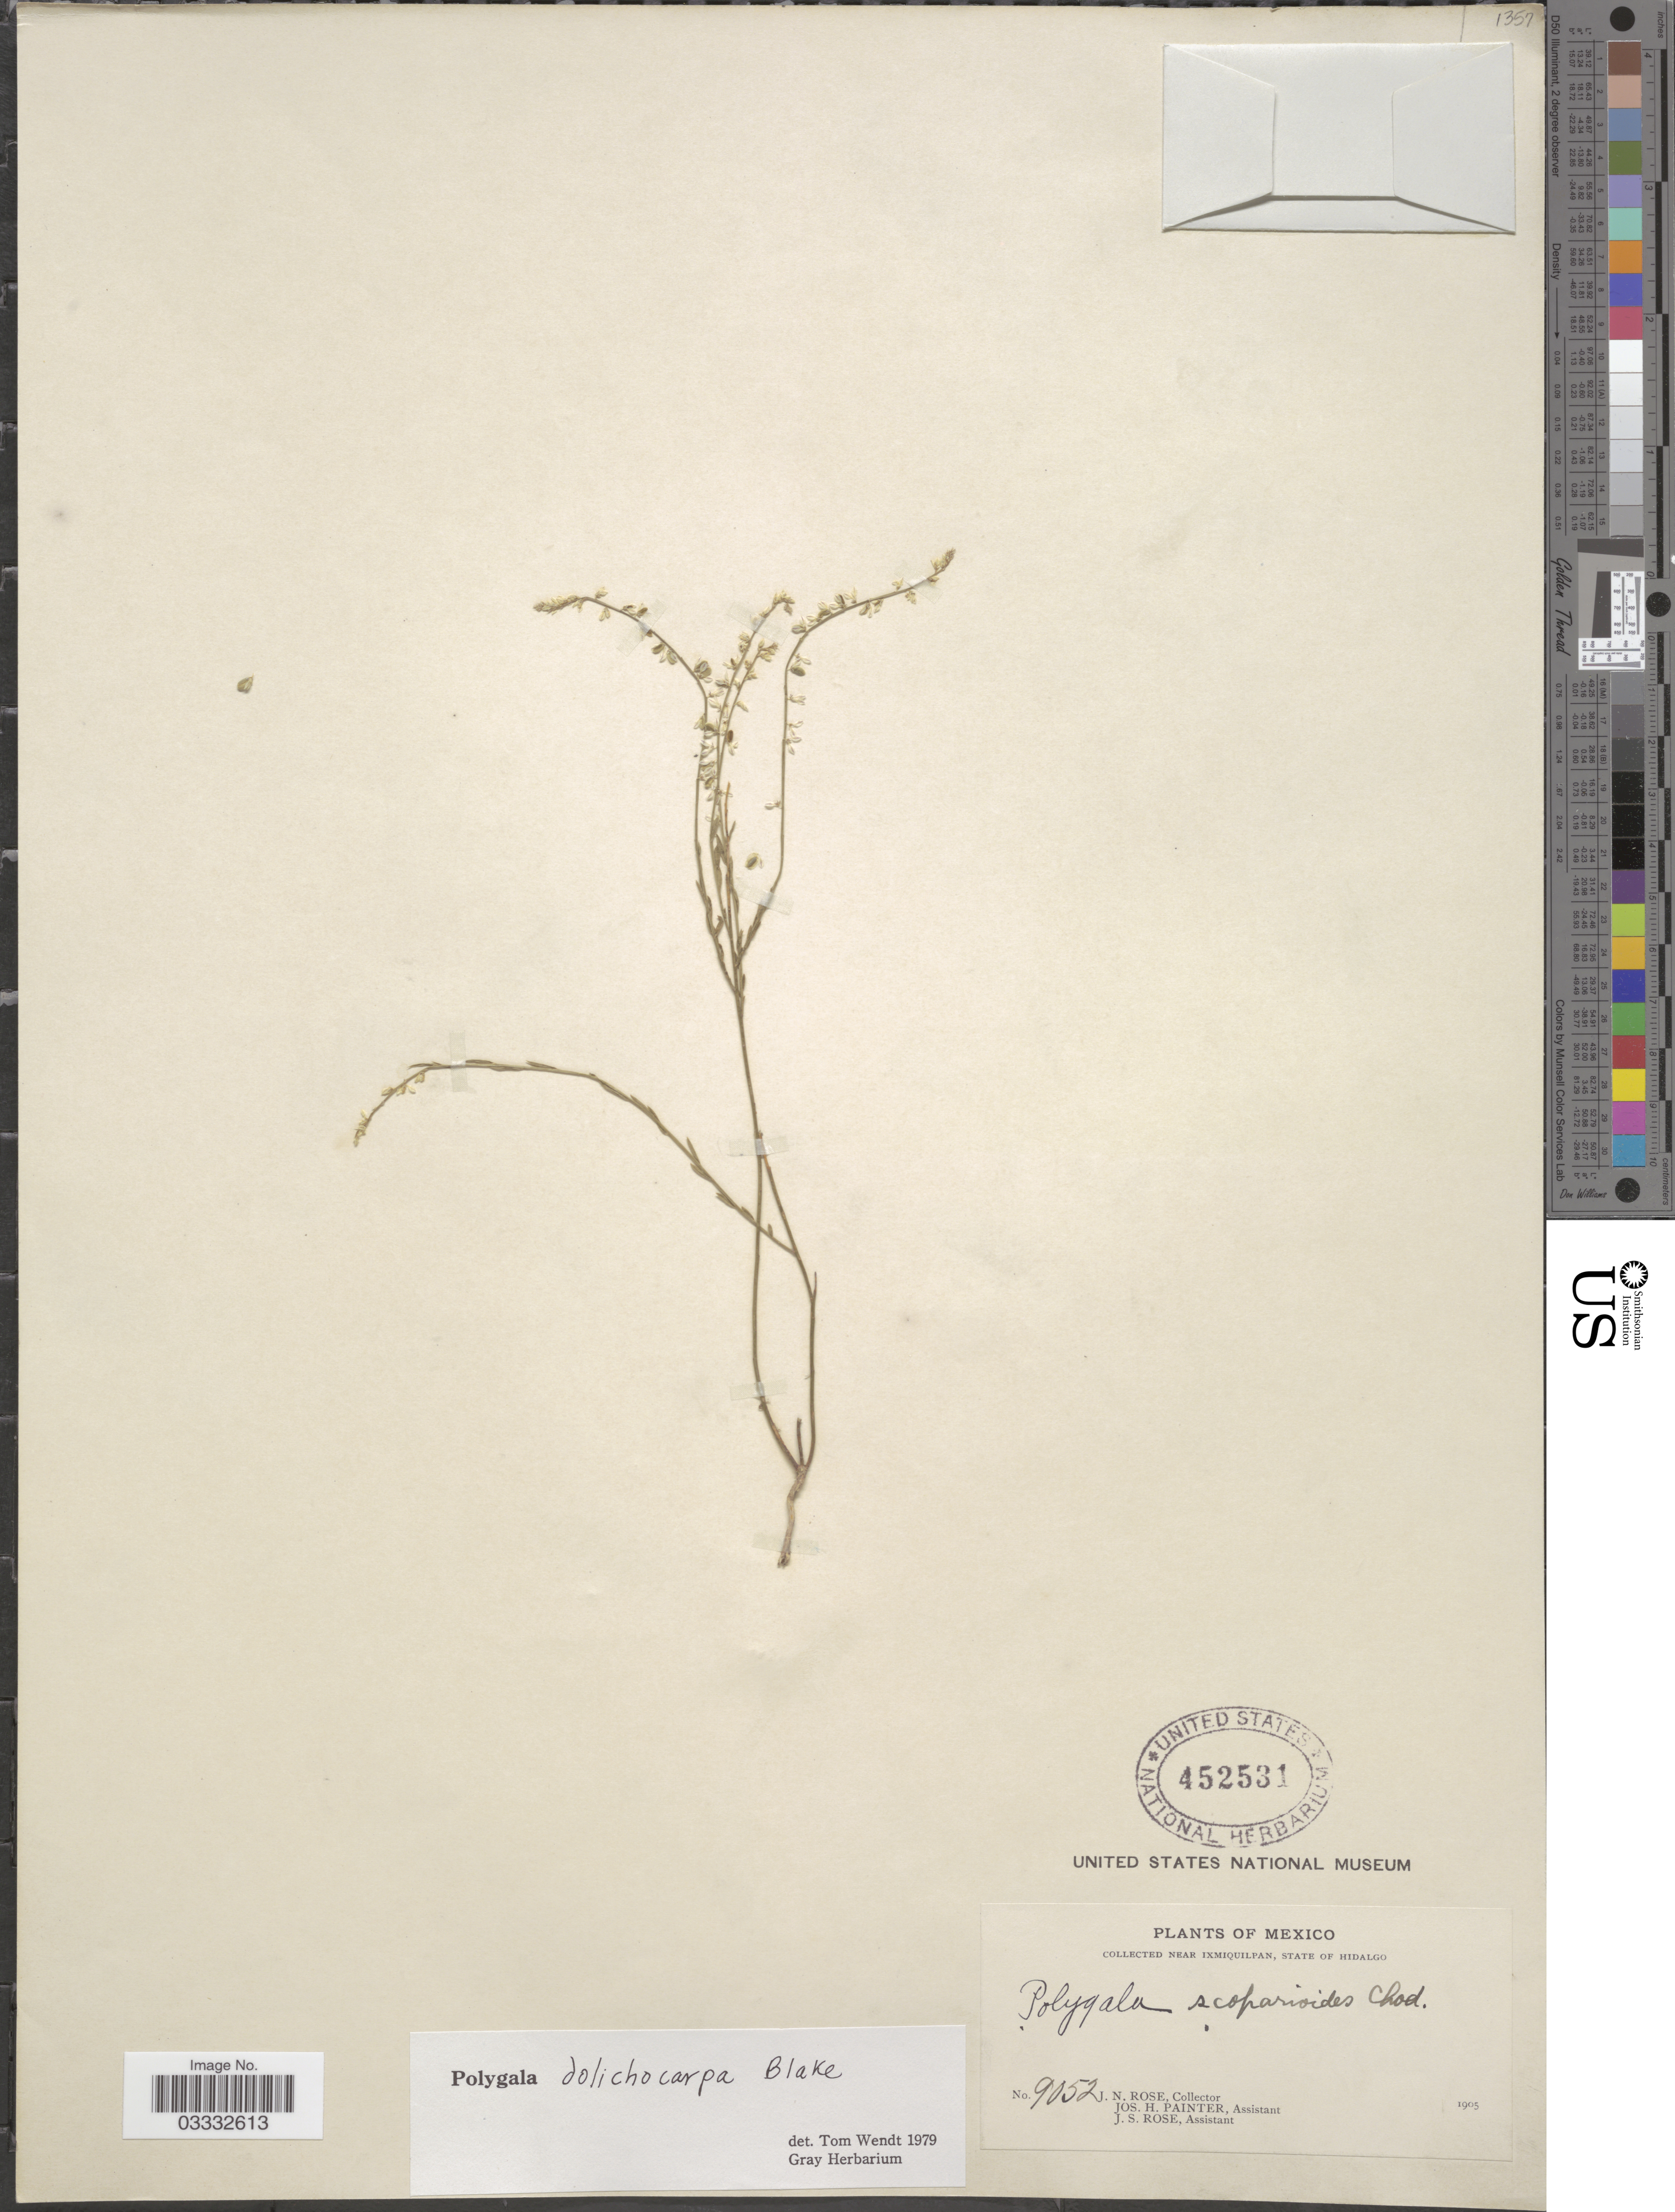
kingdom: Plantae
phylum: Tracheophyta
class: Magnoliopsida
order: Fabales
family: Polygalaceae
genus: Polygala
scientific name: Polygala dolichocarpa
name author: S.F. Blake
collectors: J. N. Rose, J. H. Painter & J. S. Rose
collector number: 9052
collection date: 1905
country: Mexico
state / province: Hidalgo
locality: Near Ixmiquilpan.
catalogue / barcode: US 452531